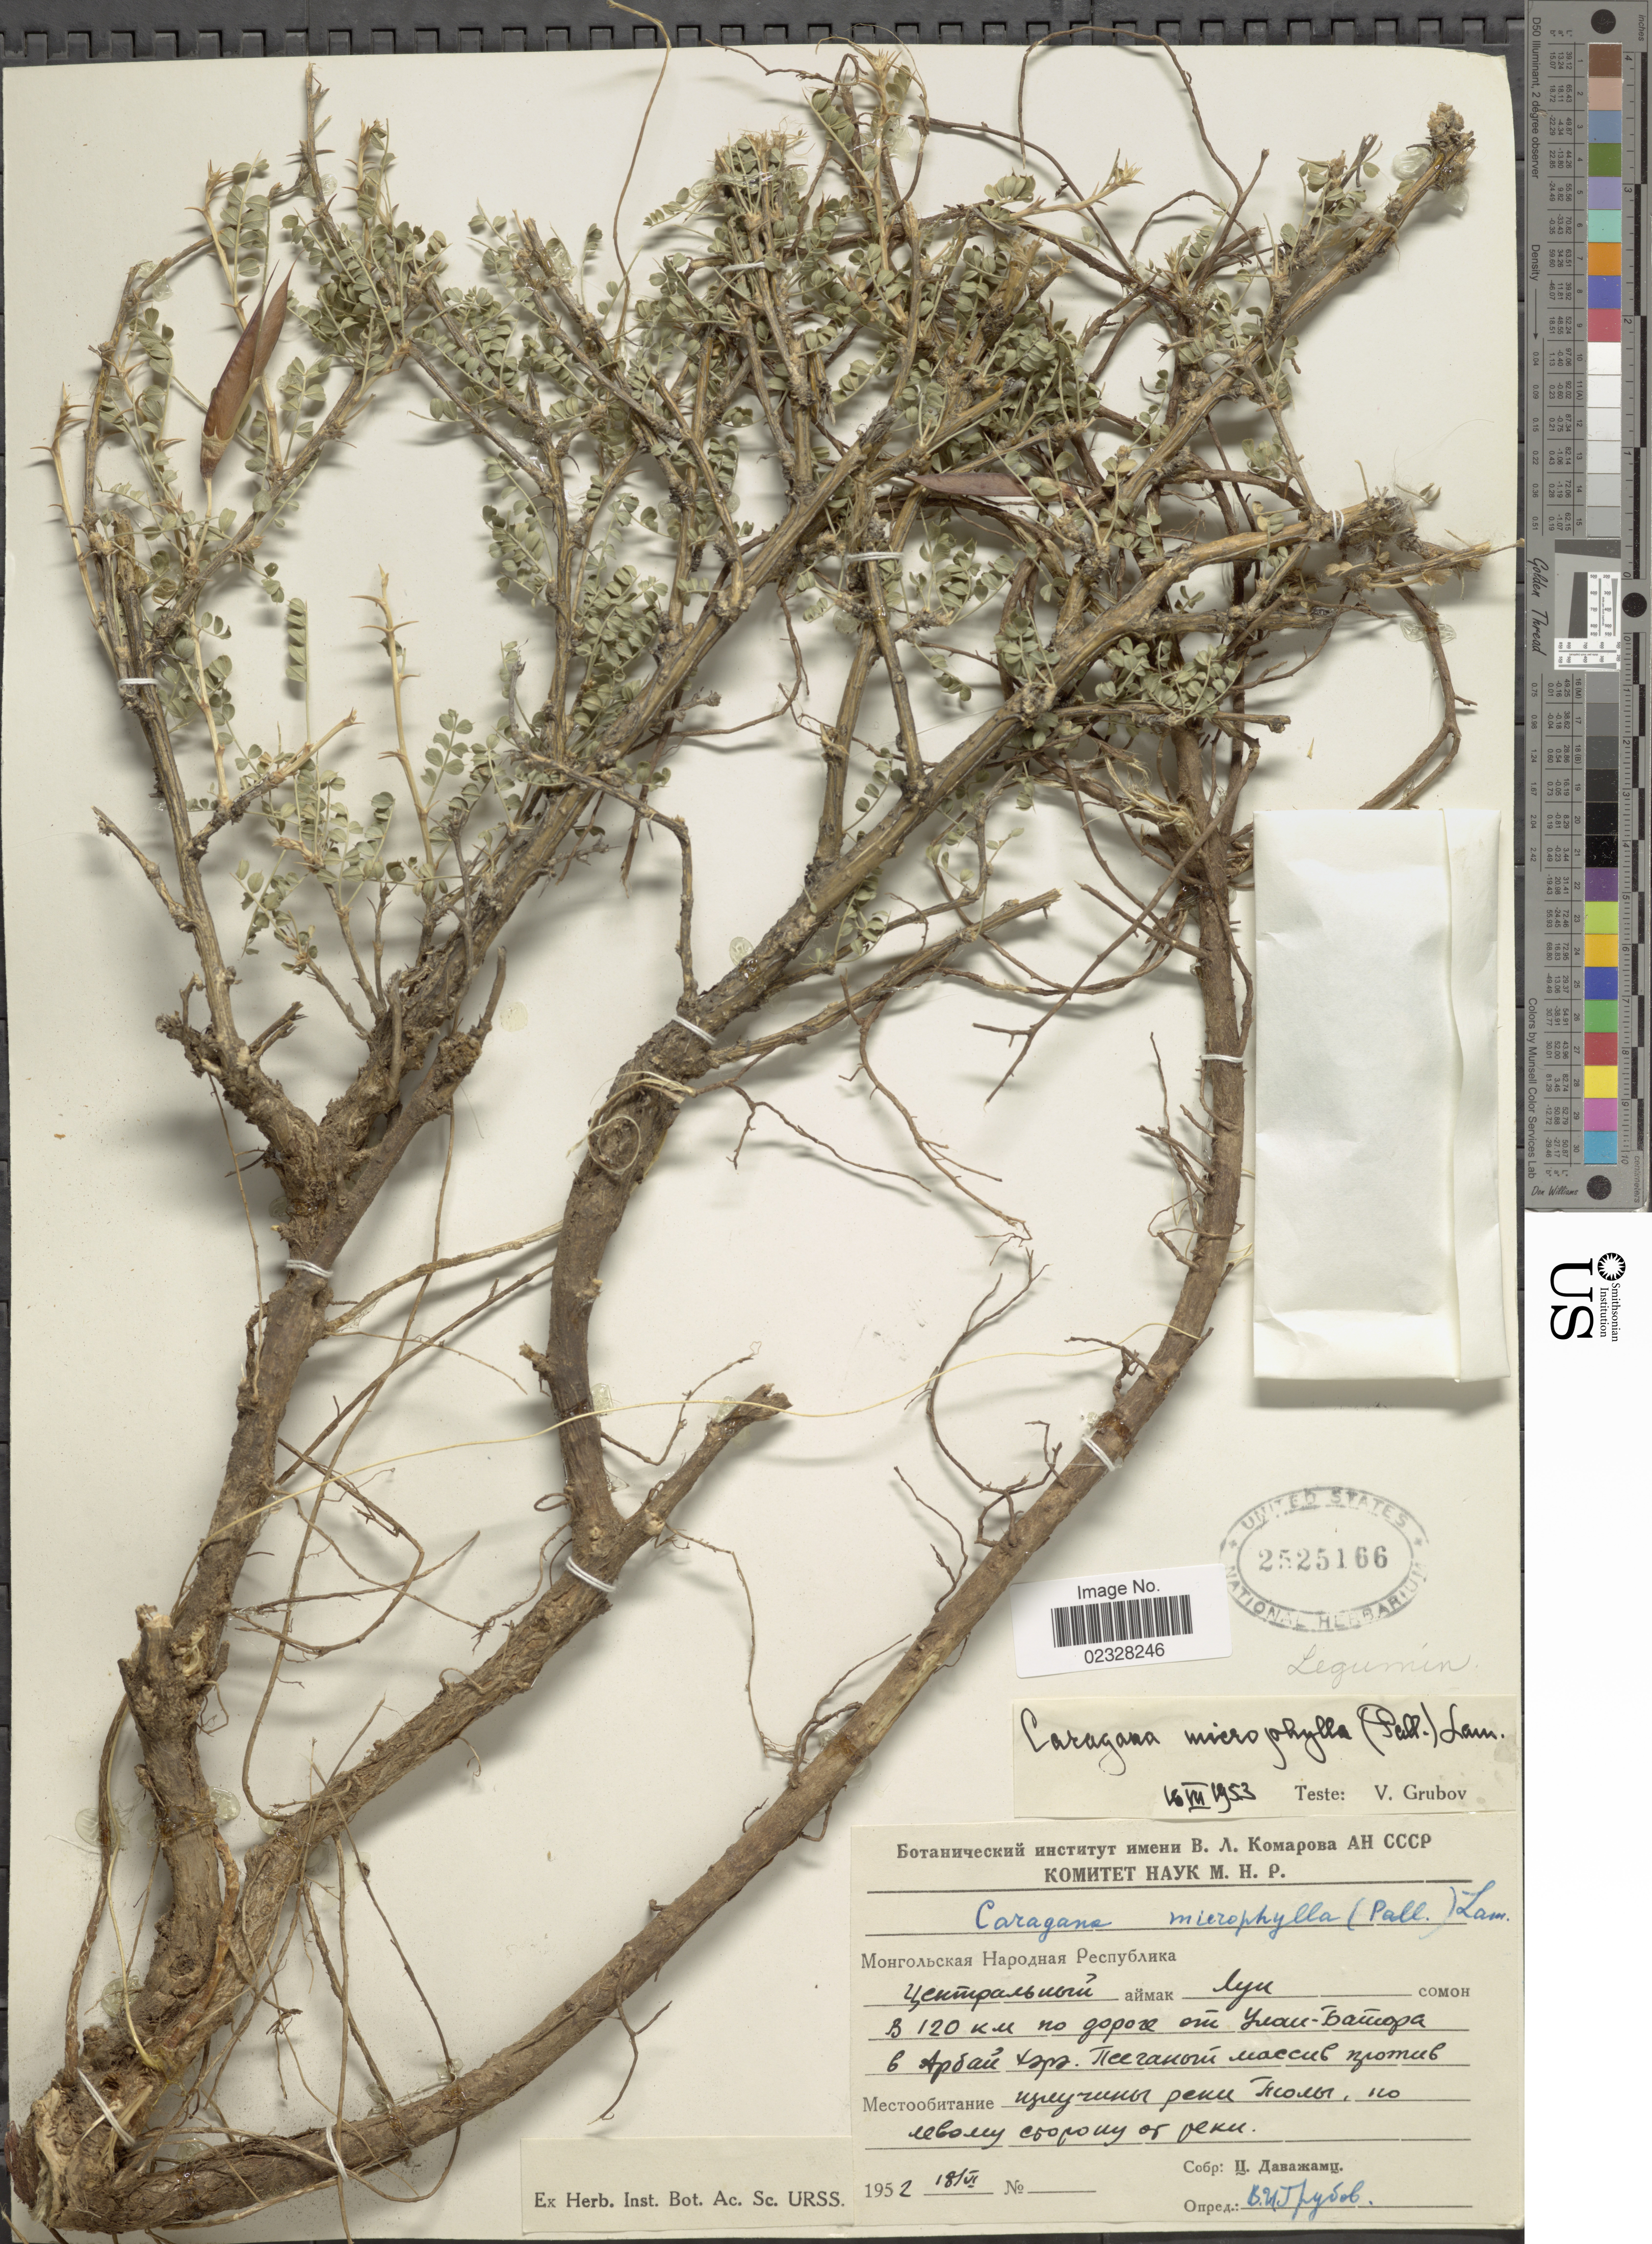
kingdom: Plantae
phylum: Tracheophyta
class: Magnoliopsida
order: Fabales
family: Fabaceae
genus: Caragana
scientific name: Caragana microphylla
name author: Lam.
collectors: Davazhamts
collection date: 1952-06-18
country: Mongolia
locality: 120 km from Ulaanbaatar to Arbay Heere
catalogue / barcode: US 2525166